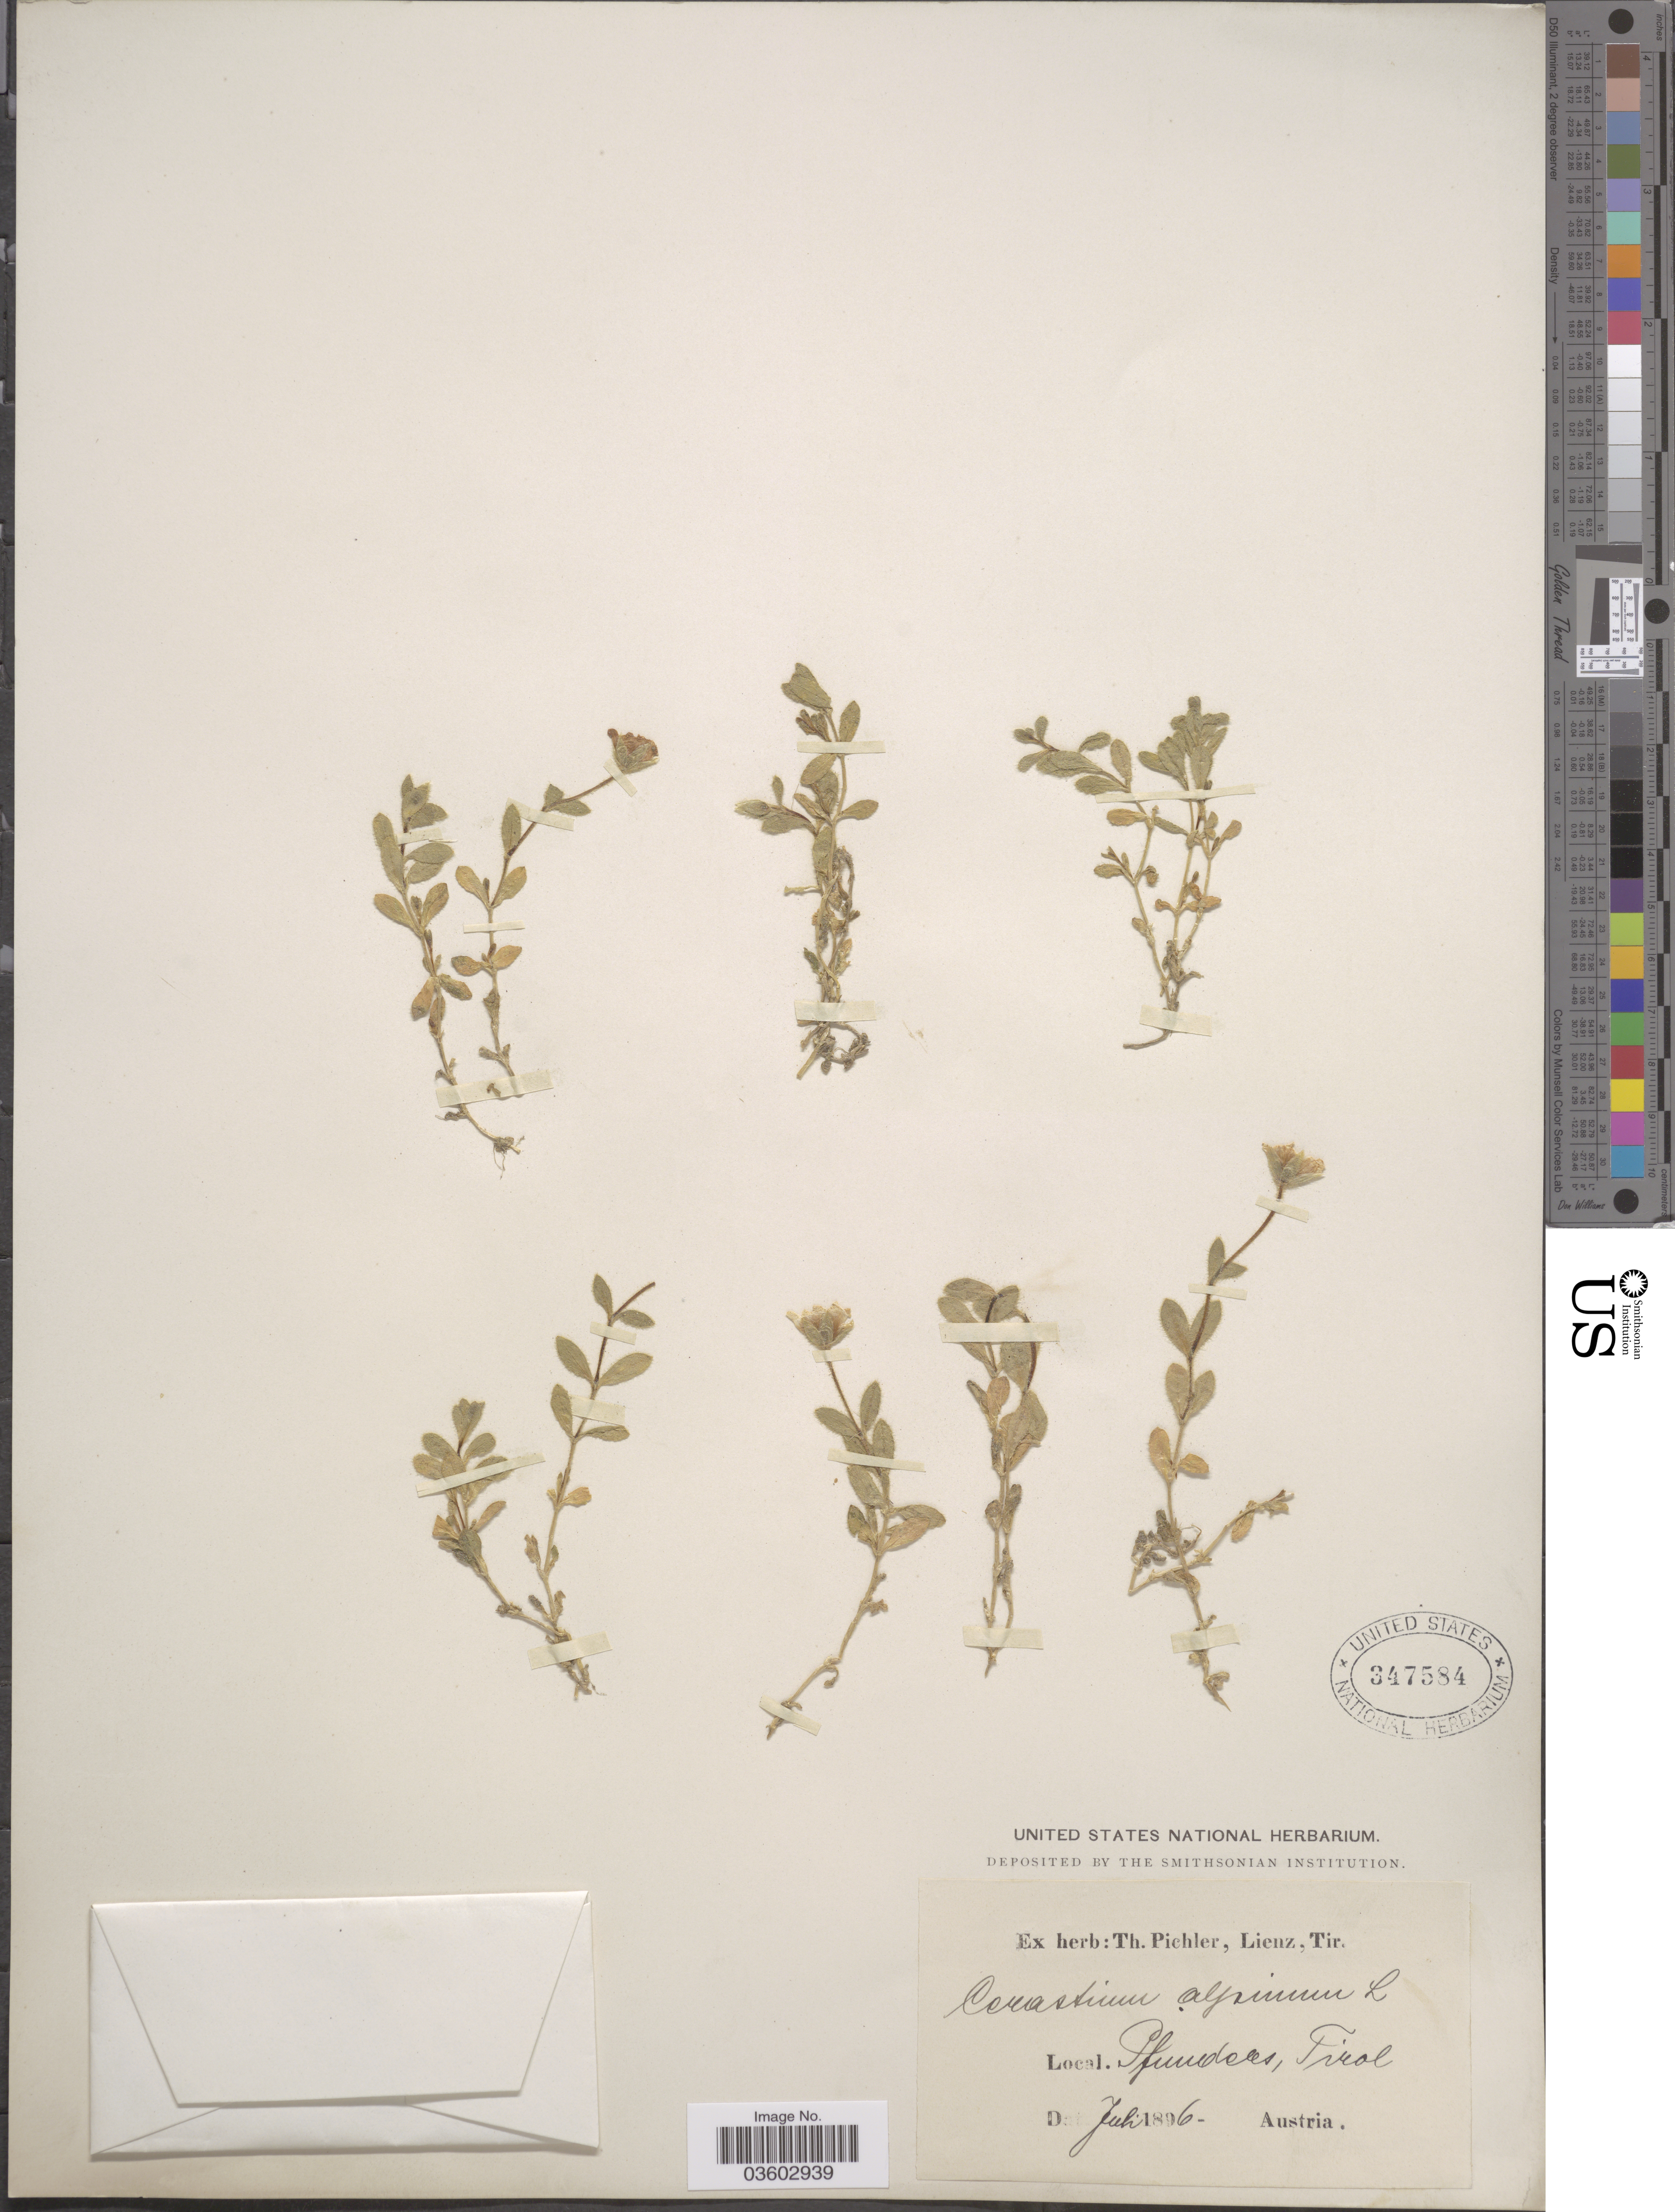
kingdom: Plantae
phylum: Tracheophyta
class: Magnoliopsida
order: Caryophyllales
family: Caryophyllaceae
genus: Cerastium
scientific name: Cerastium alpinum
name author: L.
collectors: ex herb. T. Pichler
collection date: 1896-07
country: Italy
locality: Pfunders.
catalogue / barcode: US 347584